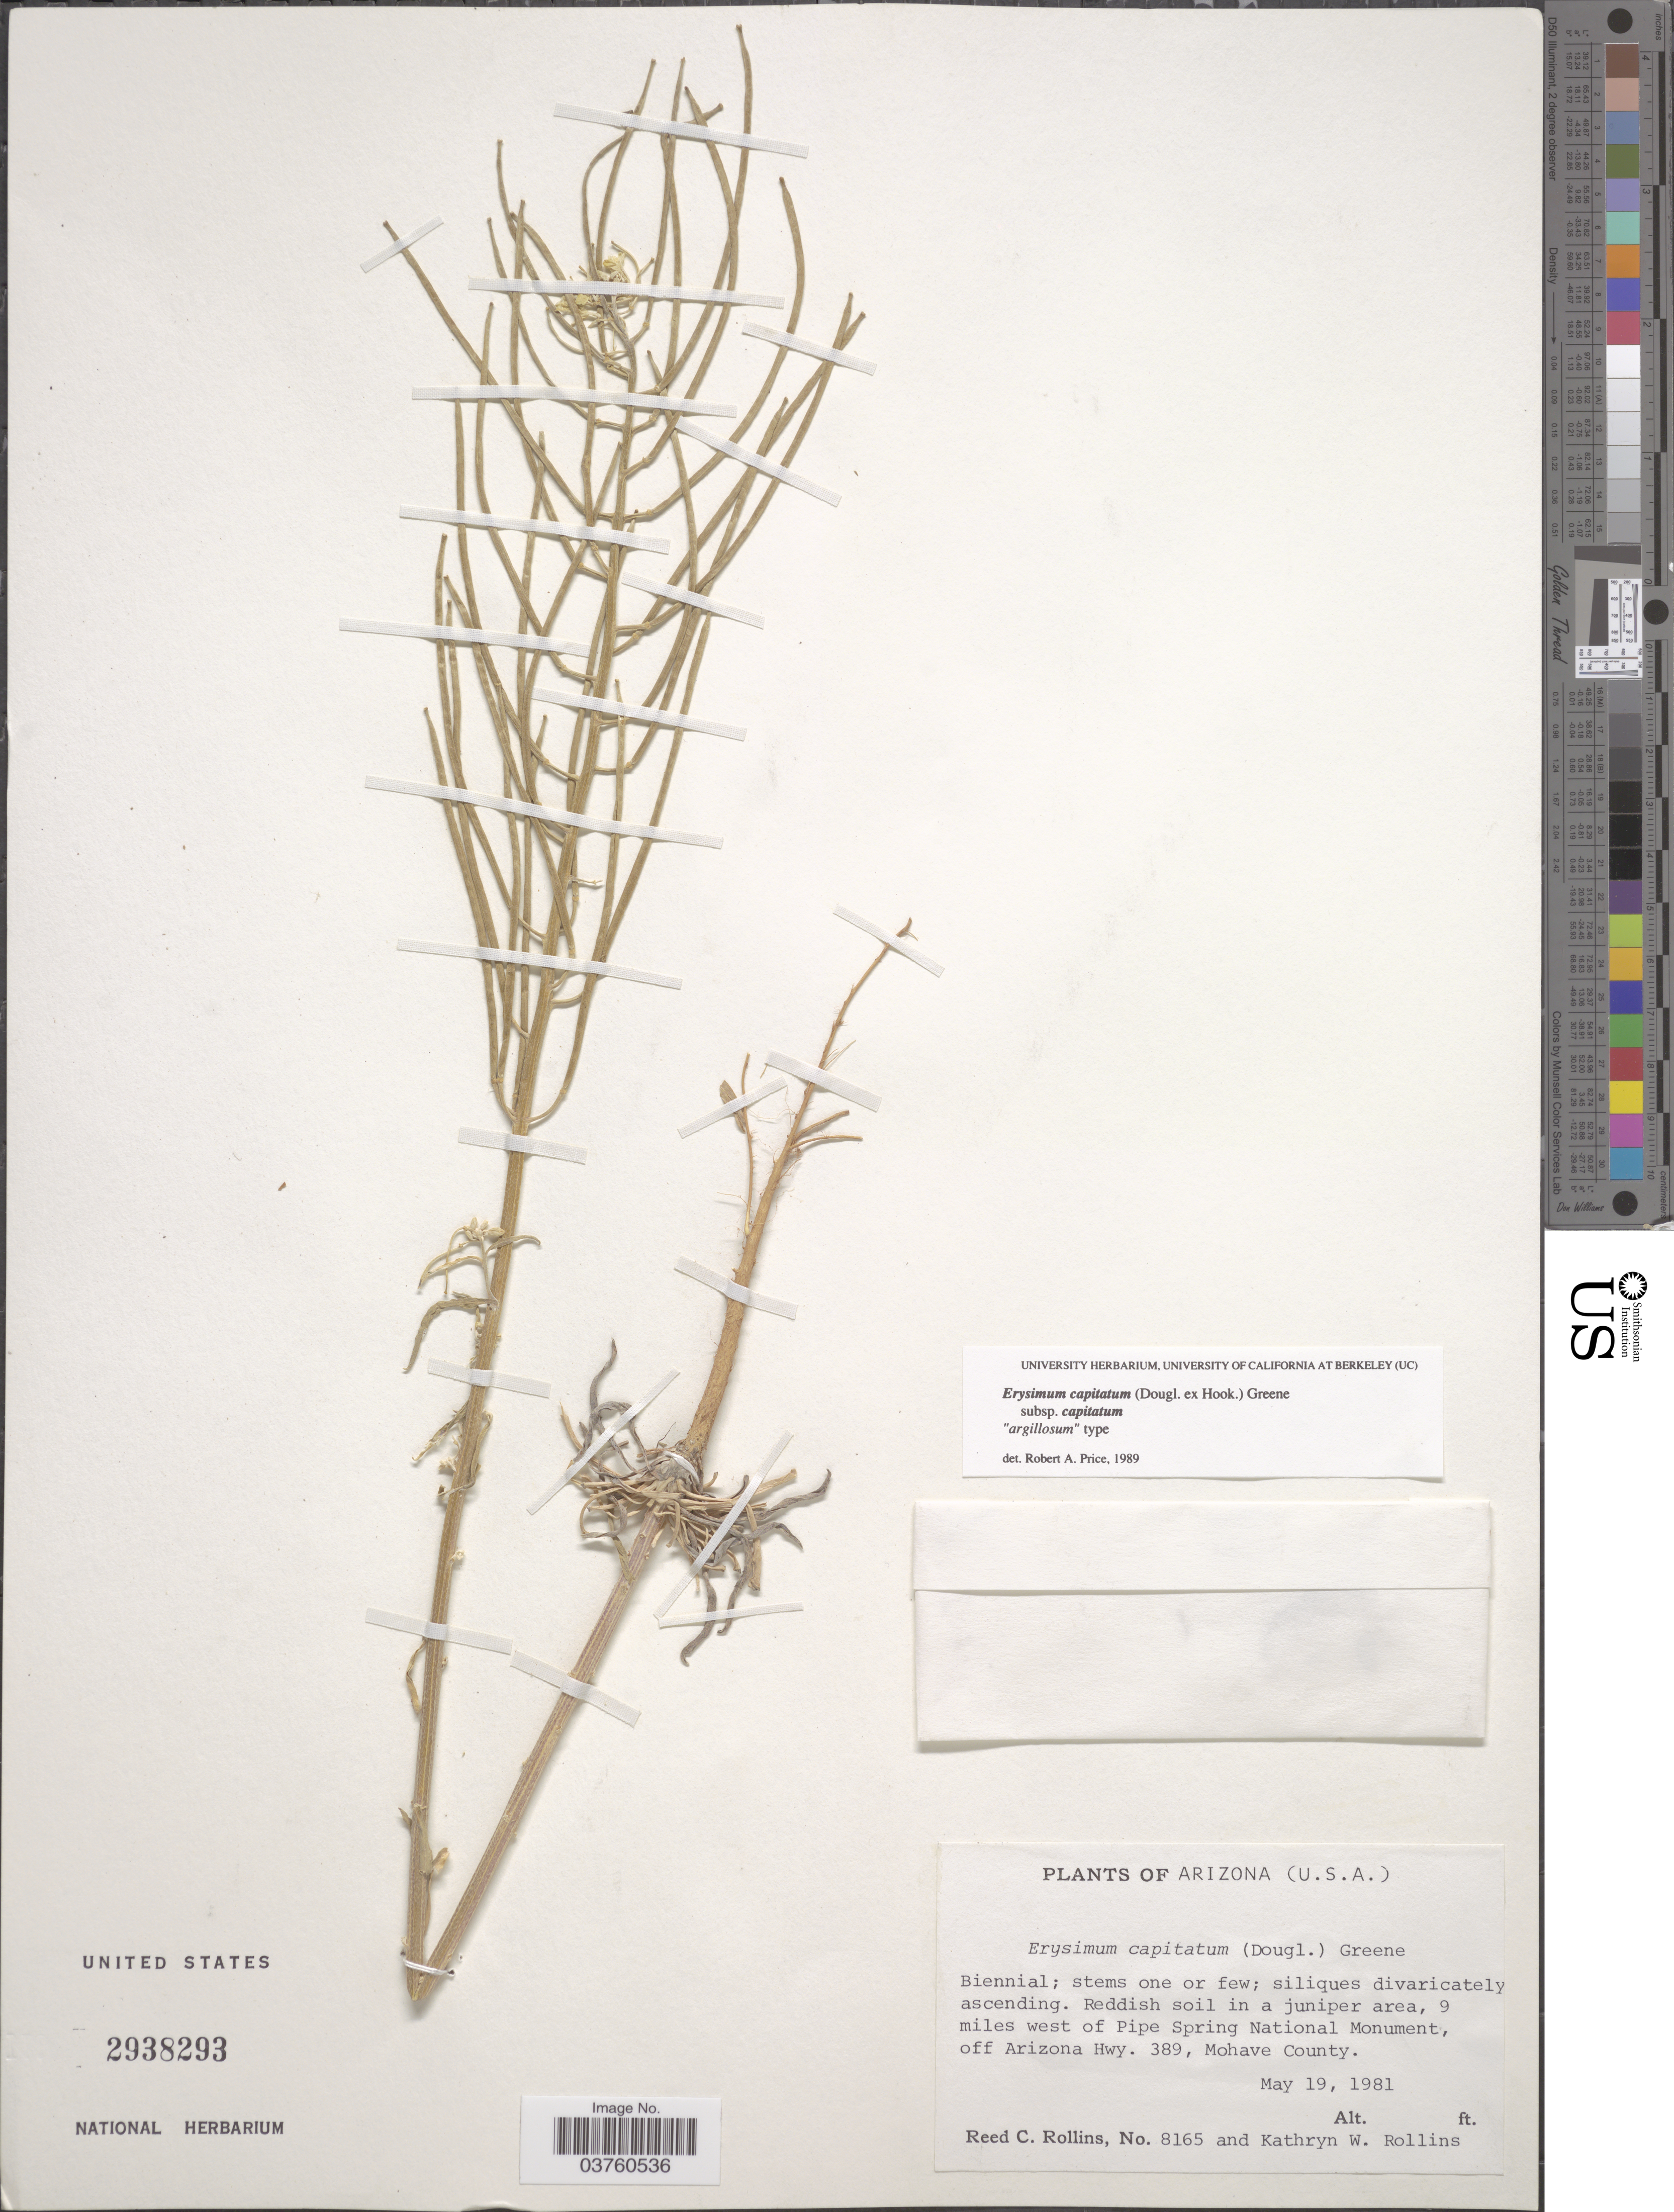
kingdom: Plantae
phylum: Tracheophyta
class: Magnoliopsida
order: Brassicales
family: Brassicaceae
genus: Erysimum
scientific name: Erysimum capitatum subsp. capitatum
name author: (Douglas ex Hook.) Greene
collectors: R. C. Rollins & K. W. Rollins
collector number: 8165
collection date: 1981-05-19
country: United States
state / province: Arizona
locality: Reddish soil in a juniper area, 9 miles west of Pipe Spring National Monument, off Arizona Hwy. 389, Mohave County.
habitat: reddish soil in a juniper area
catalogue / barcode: US 2938293